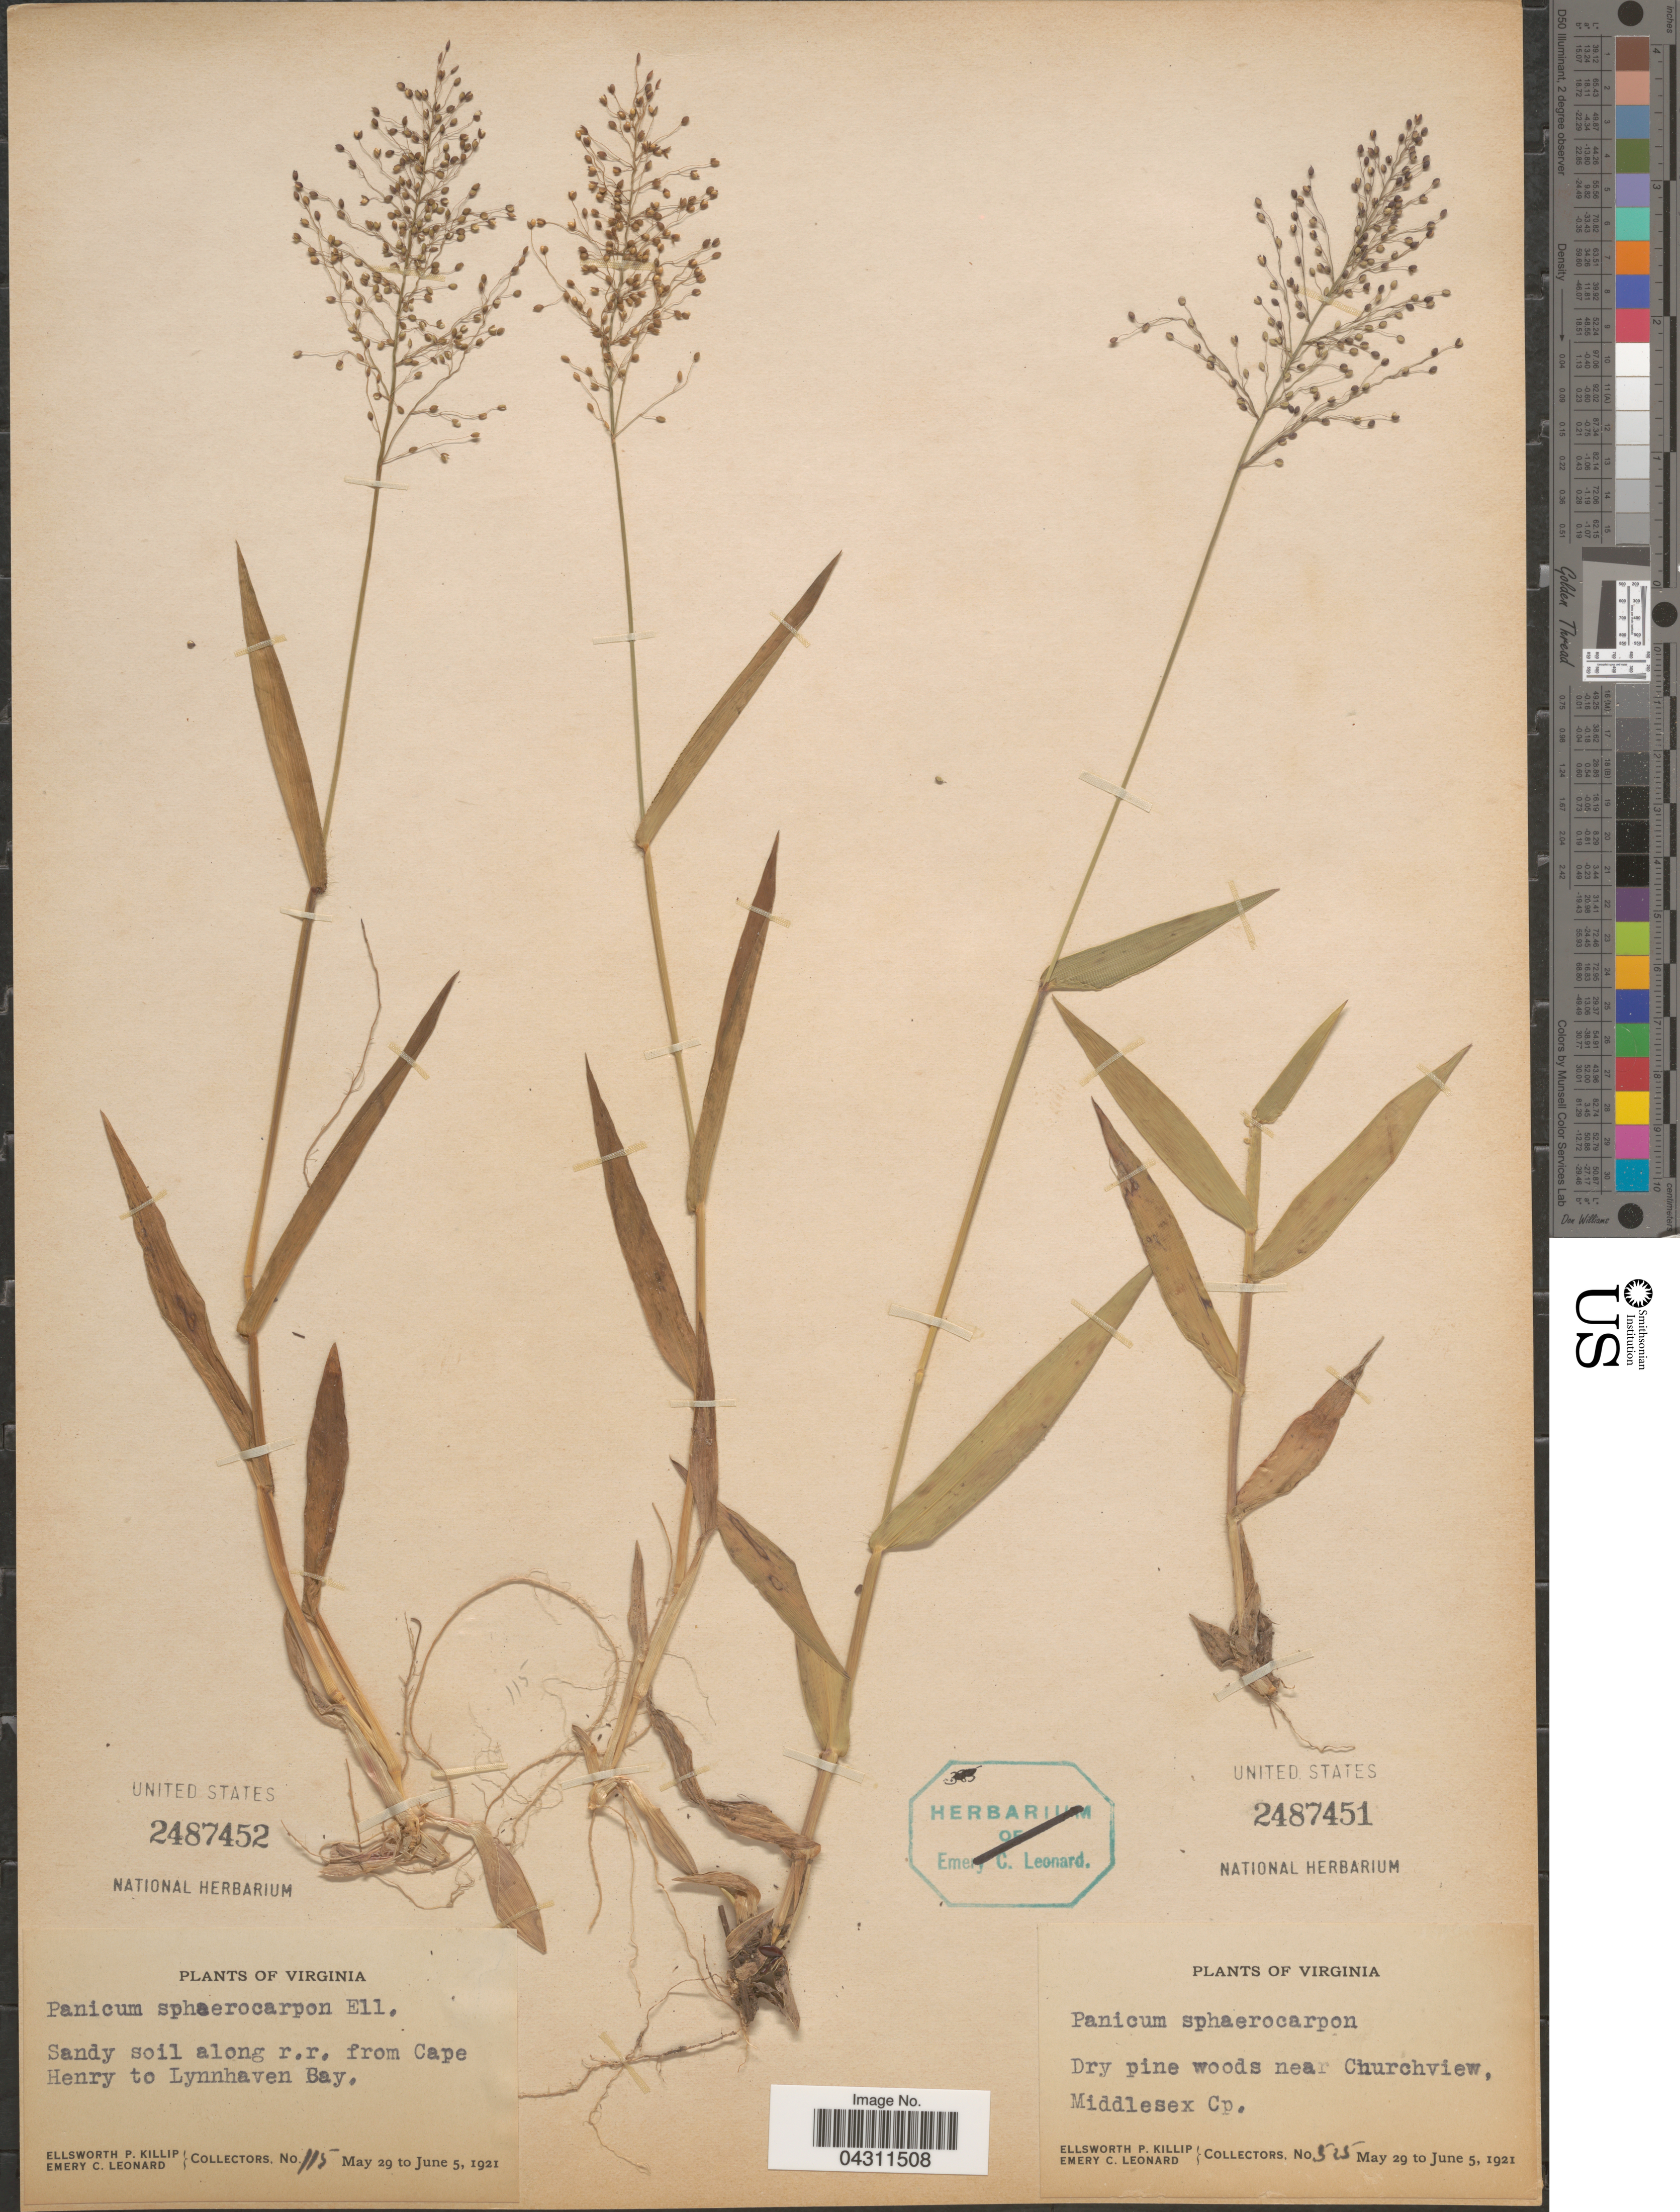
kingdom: Plantae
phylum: Tracheophyta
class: Liliopsida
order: Poales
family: Poaceae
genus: Dichanthelium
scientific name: Dichanthelium sphaerocarpon var. sphaerocarpon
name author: (Elliott) Gould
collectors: E. P. Killip & E. C. Leonard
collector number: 115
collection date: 1921-05-29/1921-06-05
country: United States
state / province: Virginia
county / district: City of Virginia Beach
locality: Sandy soil along r.r. from Cape Henry to Lynnhaven Bay.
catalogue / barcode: US 2487452